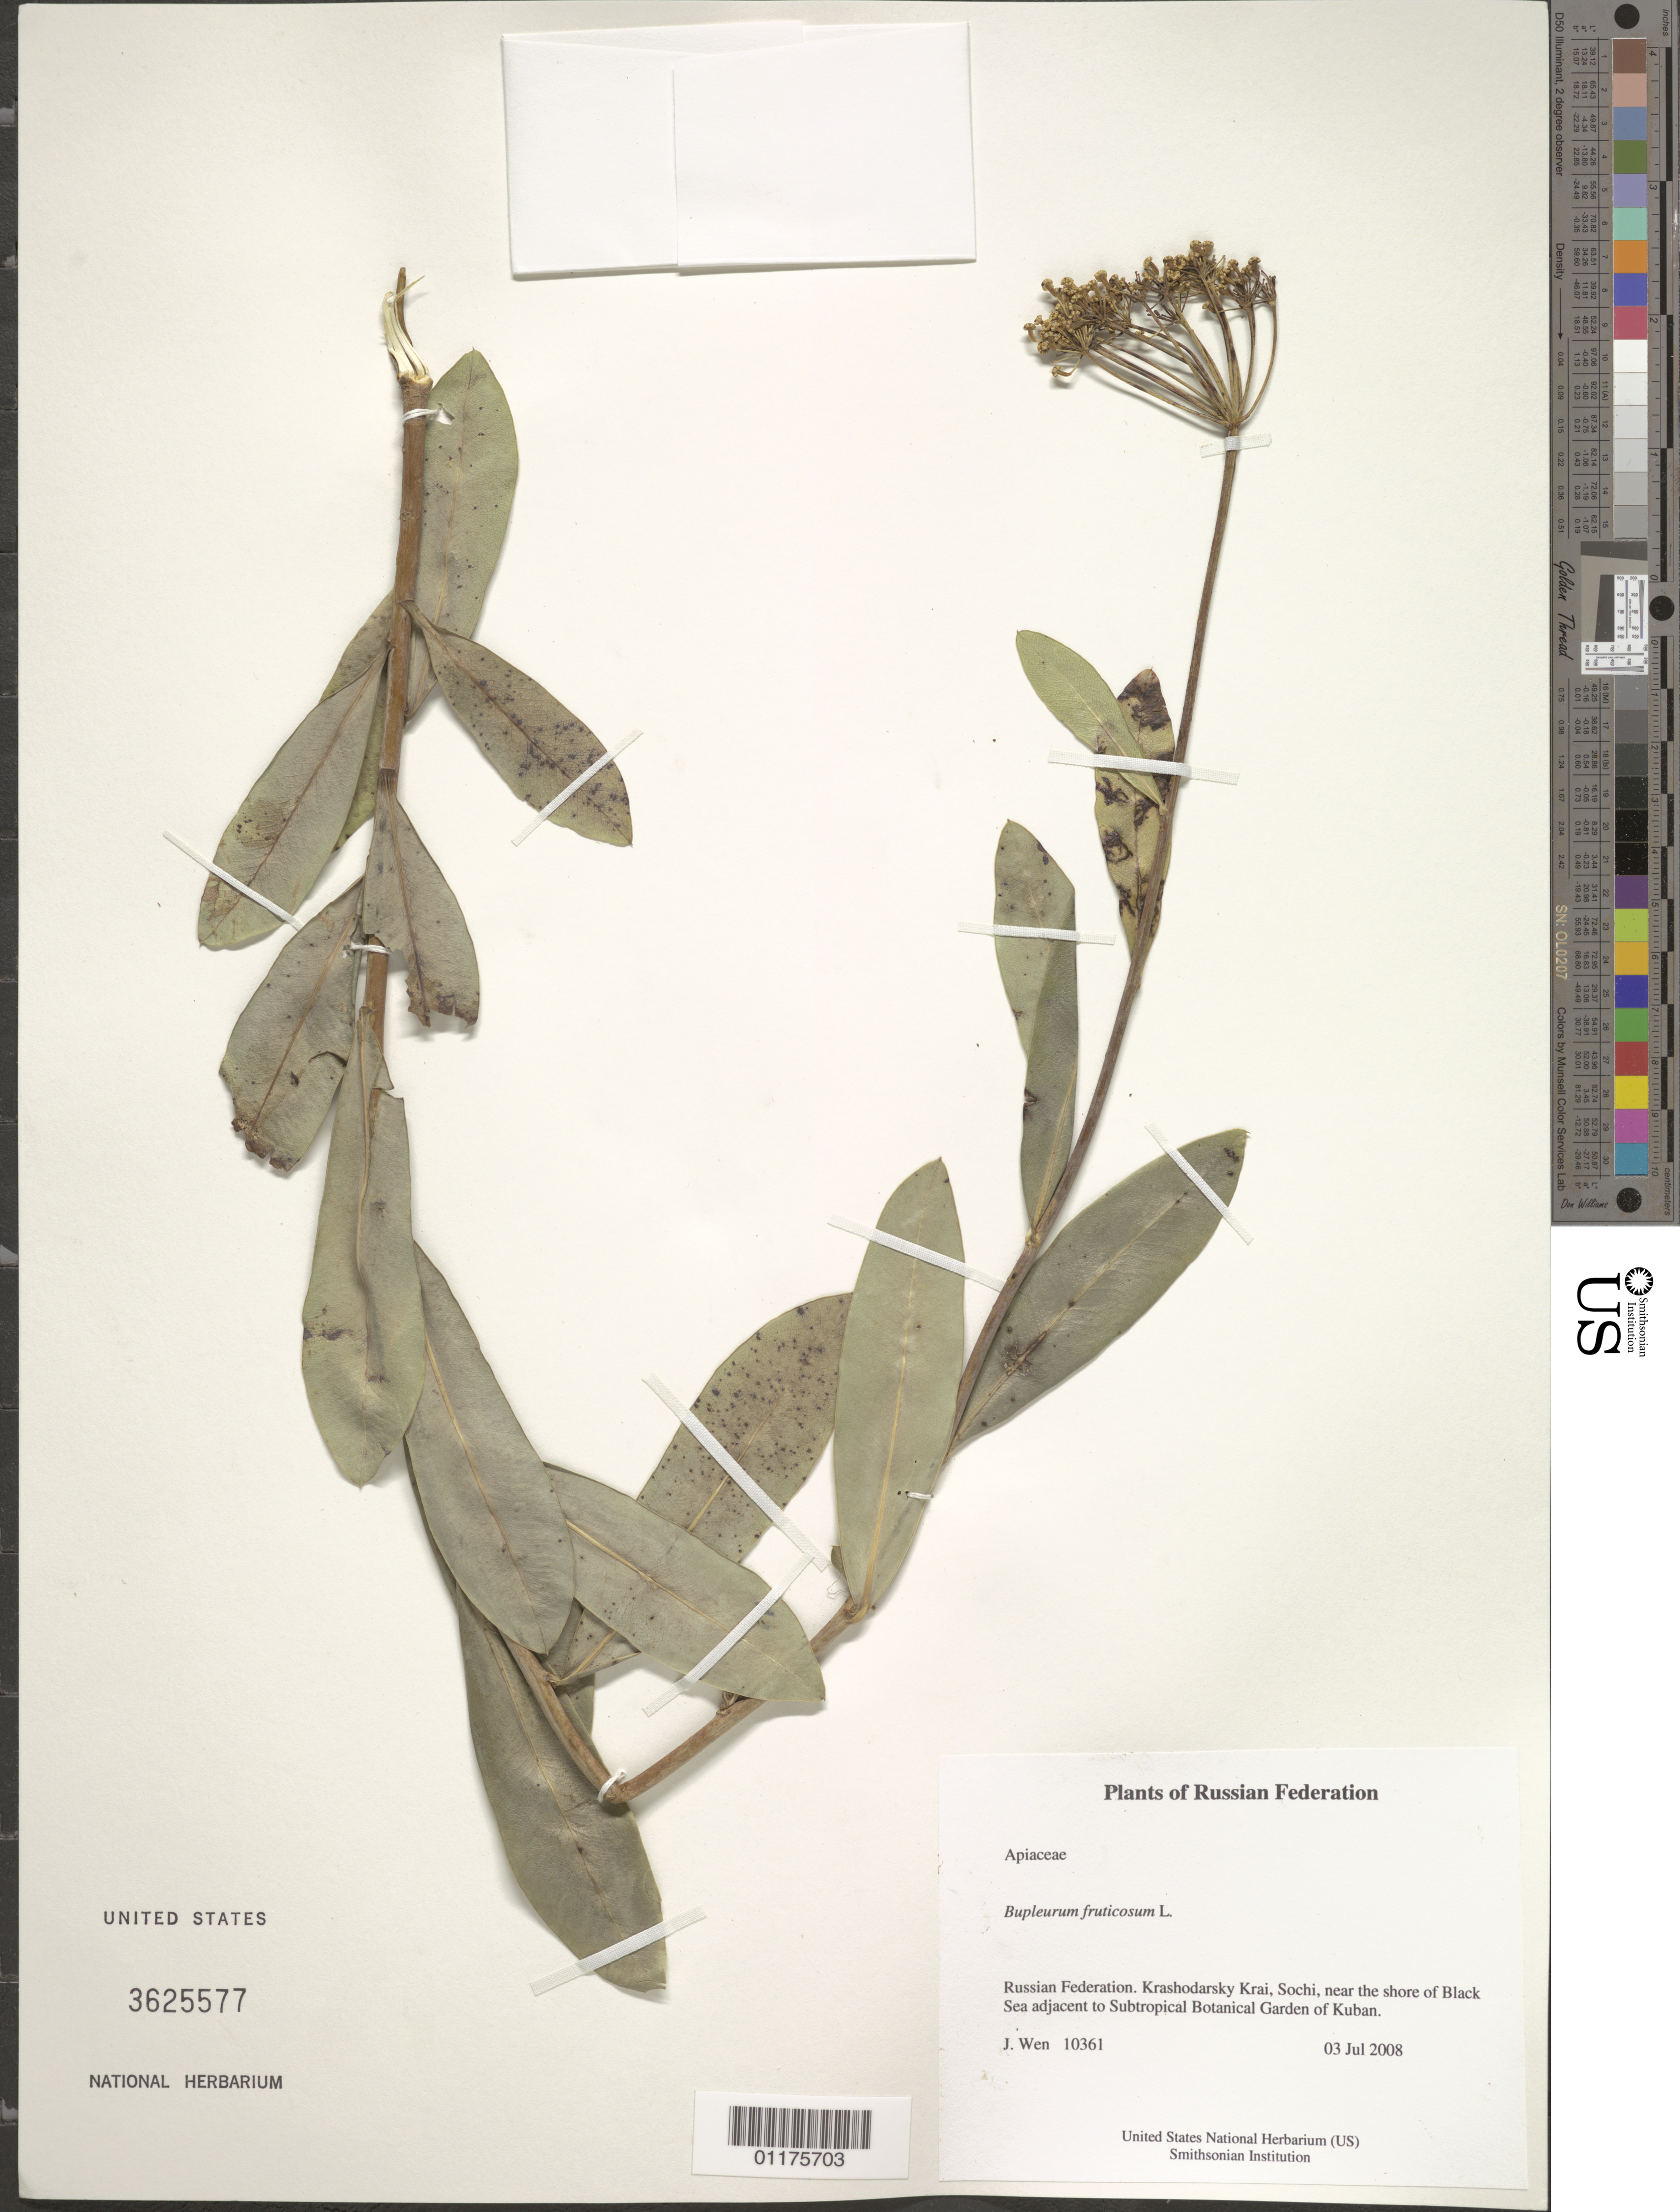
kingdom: Plantae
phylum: Tracheophyta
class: Magnoliopsida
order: Apiales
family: Apiaceae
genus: Bupleurum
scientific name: Bupleurum fruticosum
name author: L.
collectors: J. Wen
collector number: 10361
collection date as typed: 03 Jul 2008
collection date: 2008-07-03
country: Russian Federation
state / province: Krasnodar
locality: Krashodarsky Krai, Sochi, near the shore of Black Sea adjacent to Subtropical Botanical Garden of Kuban.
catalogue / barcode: US 3625577